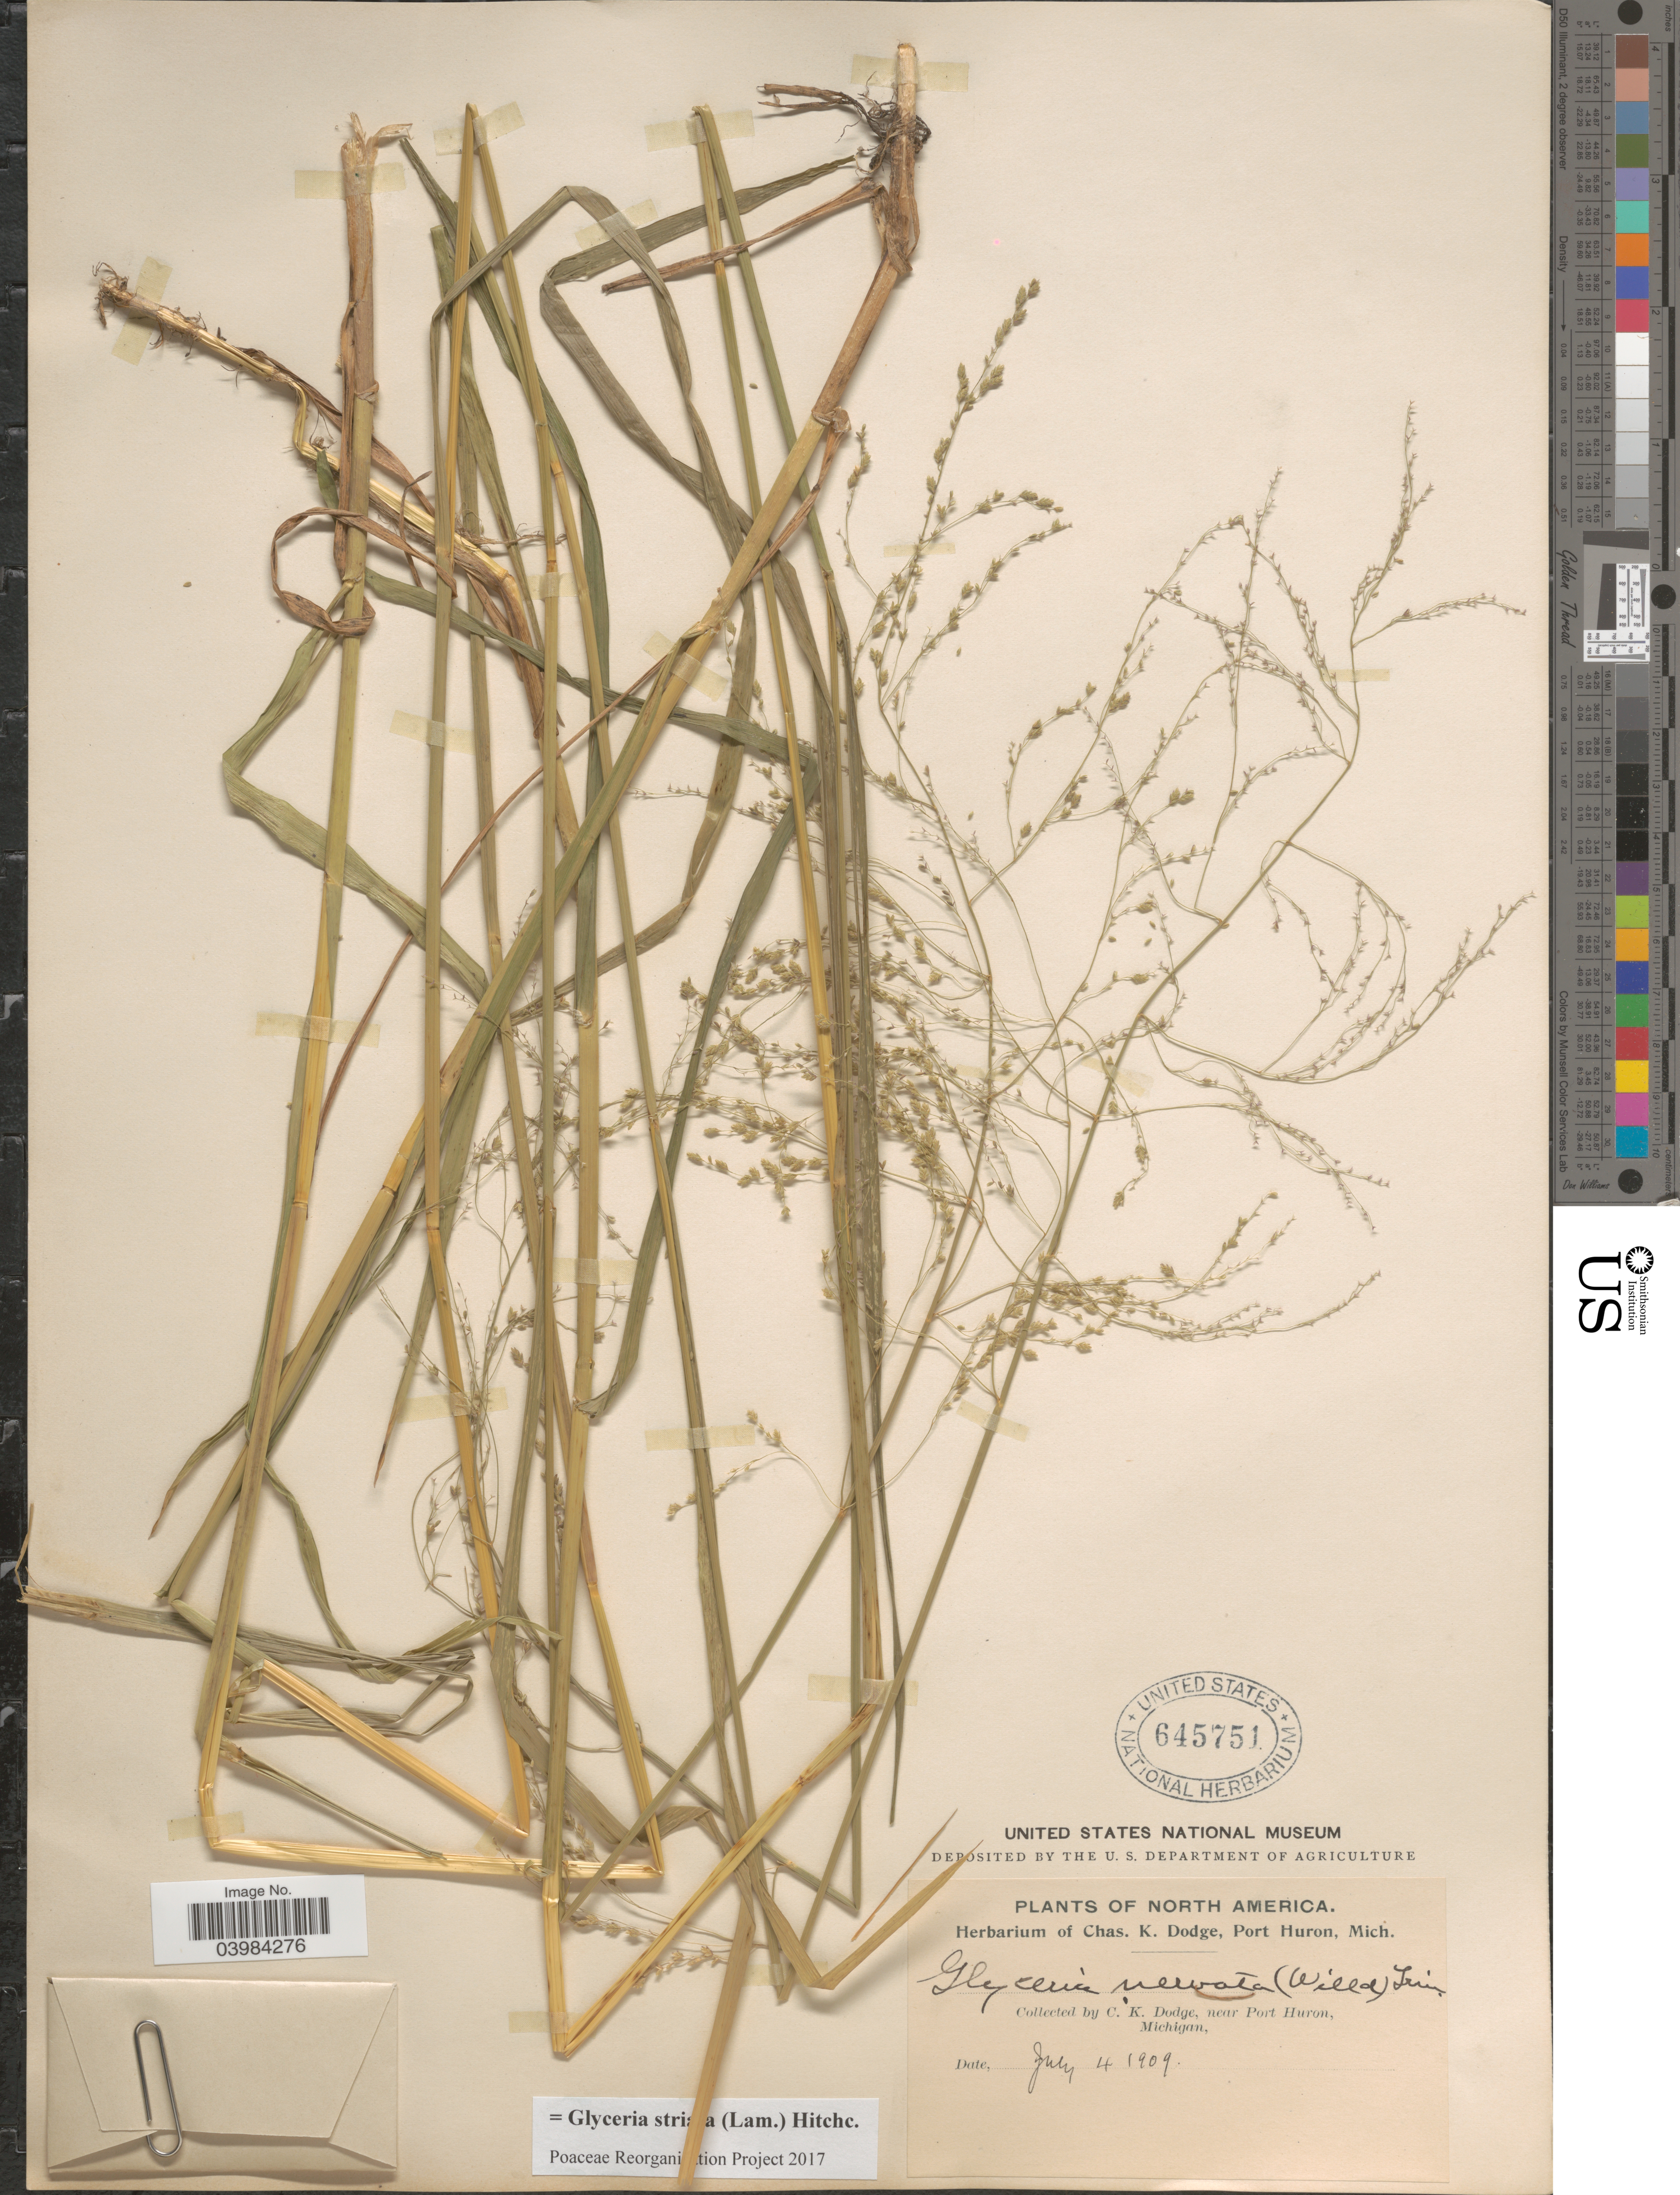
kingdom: Plantae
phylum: Tracheophyta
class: Liliopsida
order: Poales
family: Poaceae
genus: Glyceria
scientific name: Glyceria striata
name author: (Lam.) Hitchc.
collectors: C. K. Dodge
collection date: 1909-07-04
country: United States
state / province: Michigan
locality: Near Port Huron.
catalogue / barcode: US 645751